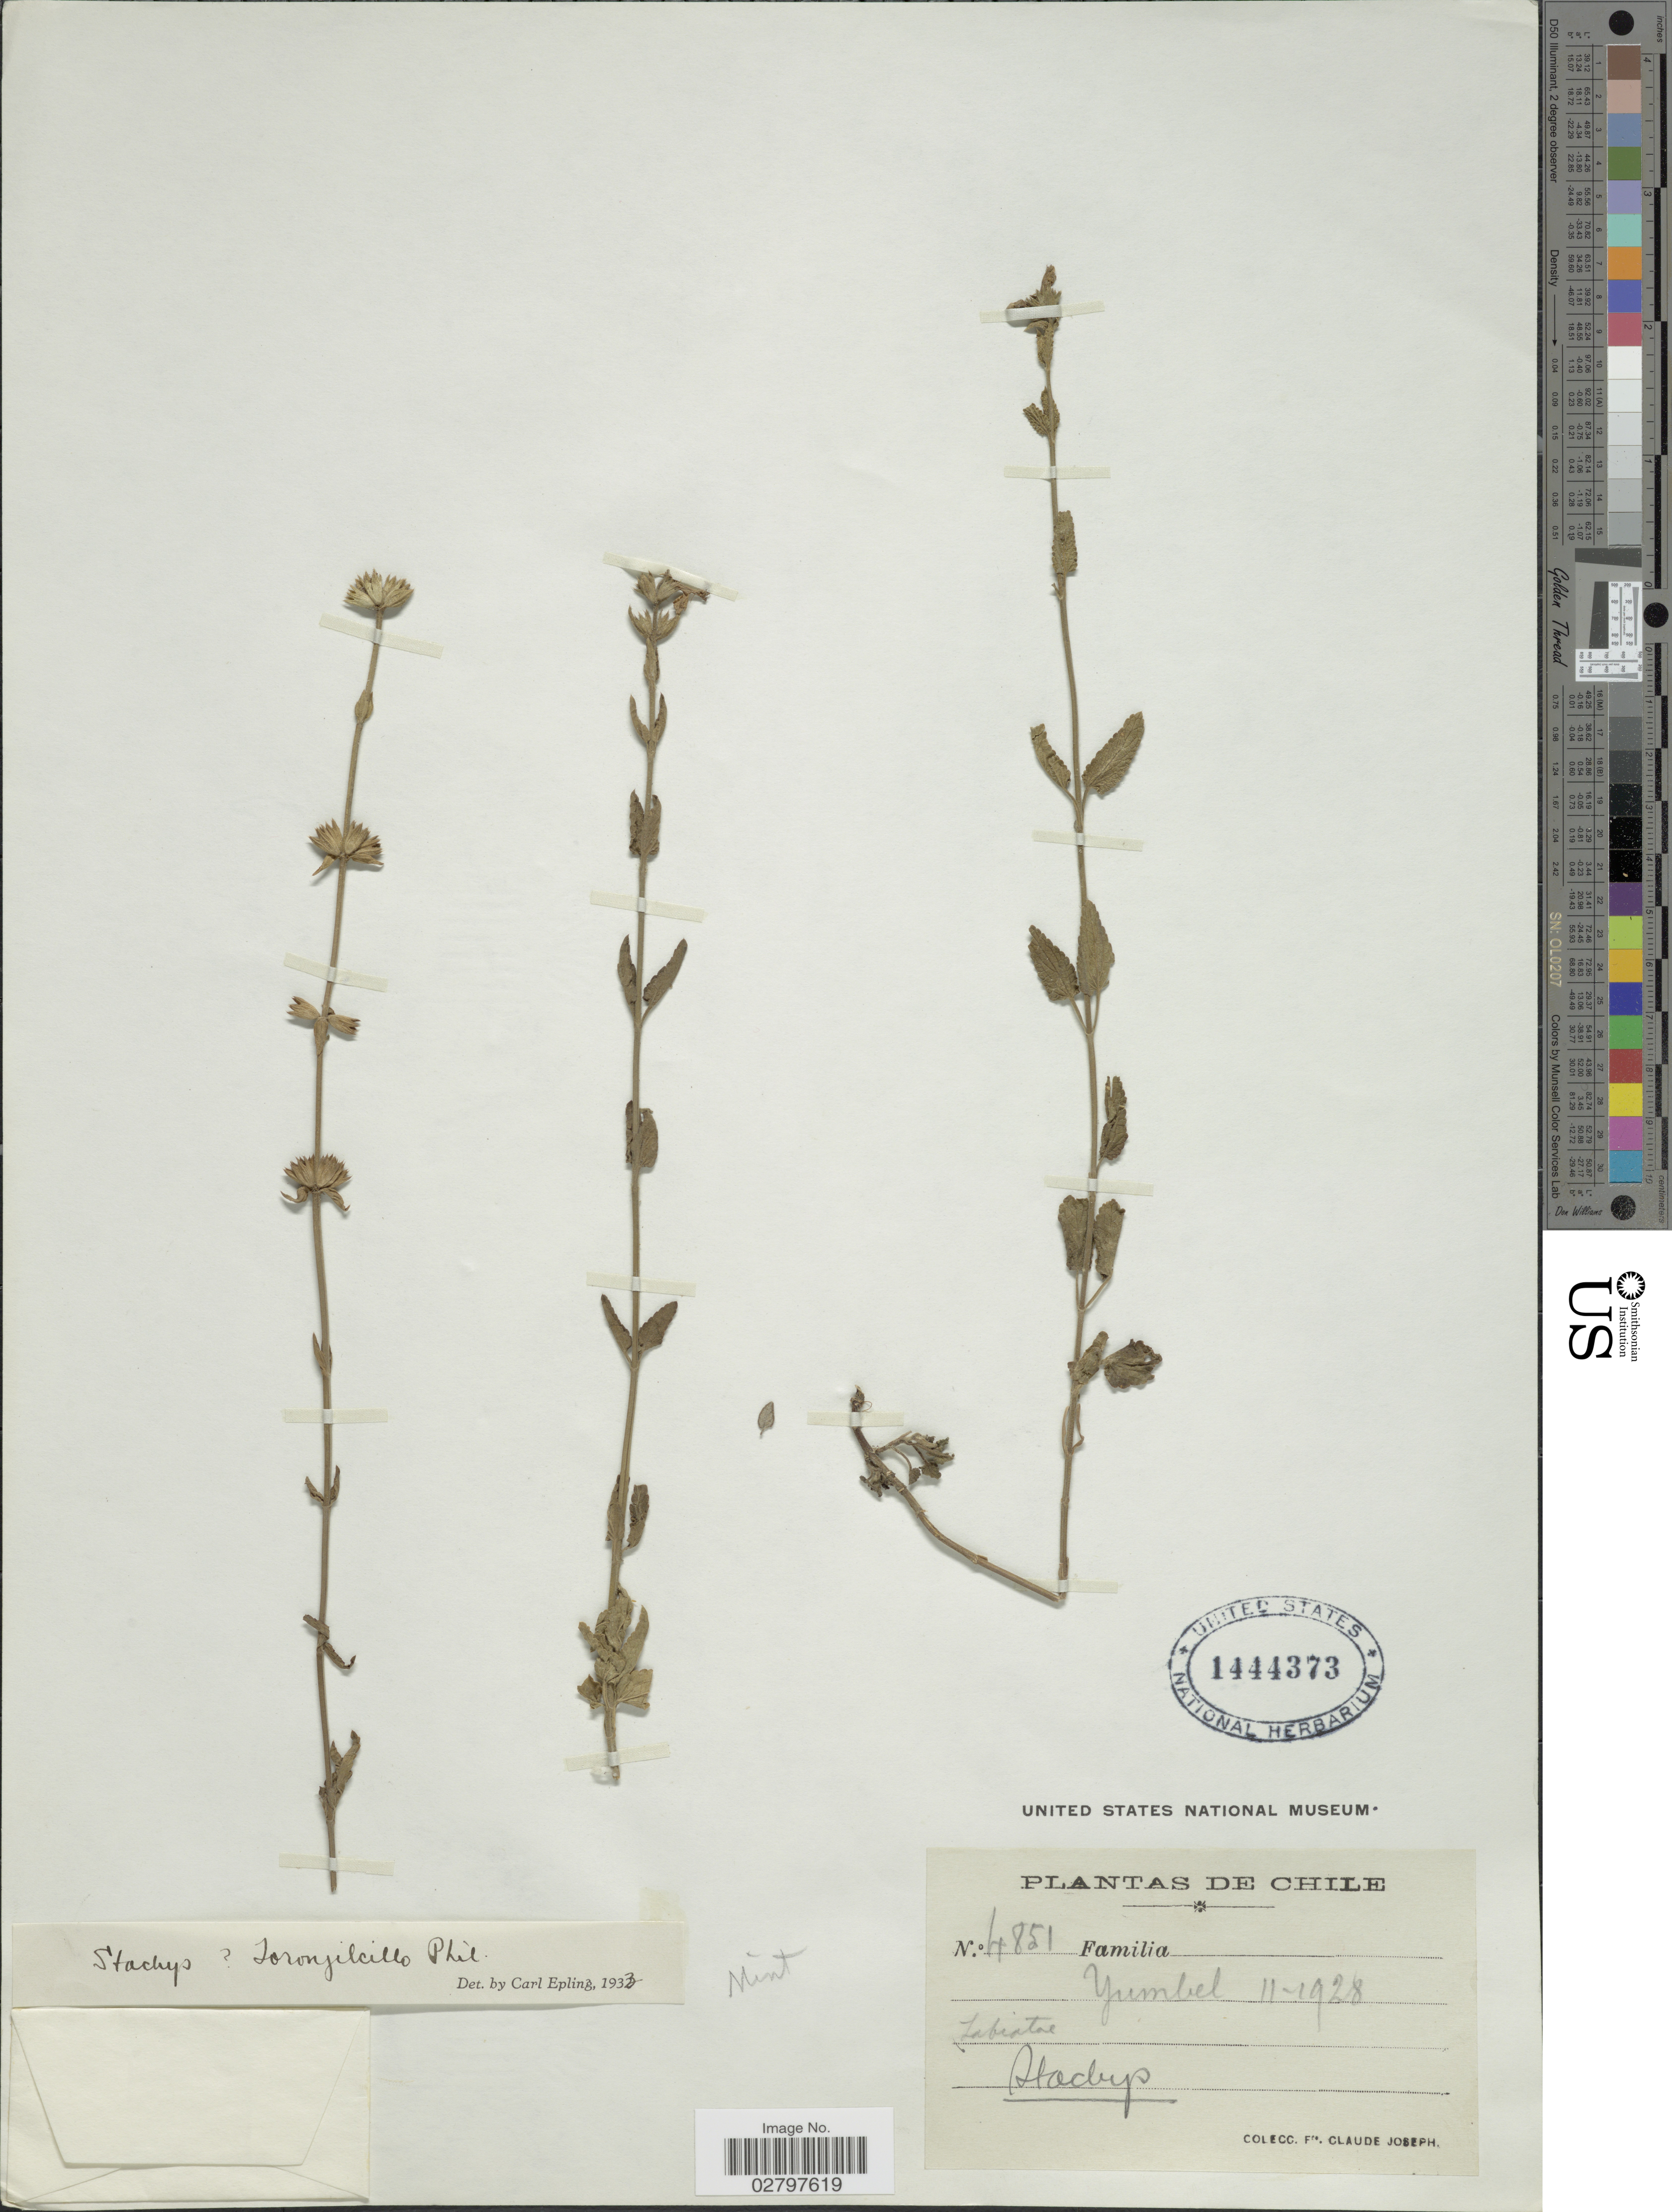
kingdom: Plantae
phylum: Tracheophyta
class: Magnoliopsida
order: Lamiales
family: Lamiaceae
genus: Stachys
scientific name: Stachys toronjilcillo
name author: Phil.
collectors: Bro. Claude-Joseph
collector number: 4851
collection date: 1928-11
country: Chile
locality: Yumbel.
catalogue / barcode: US 1444373